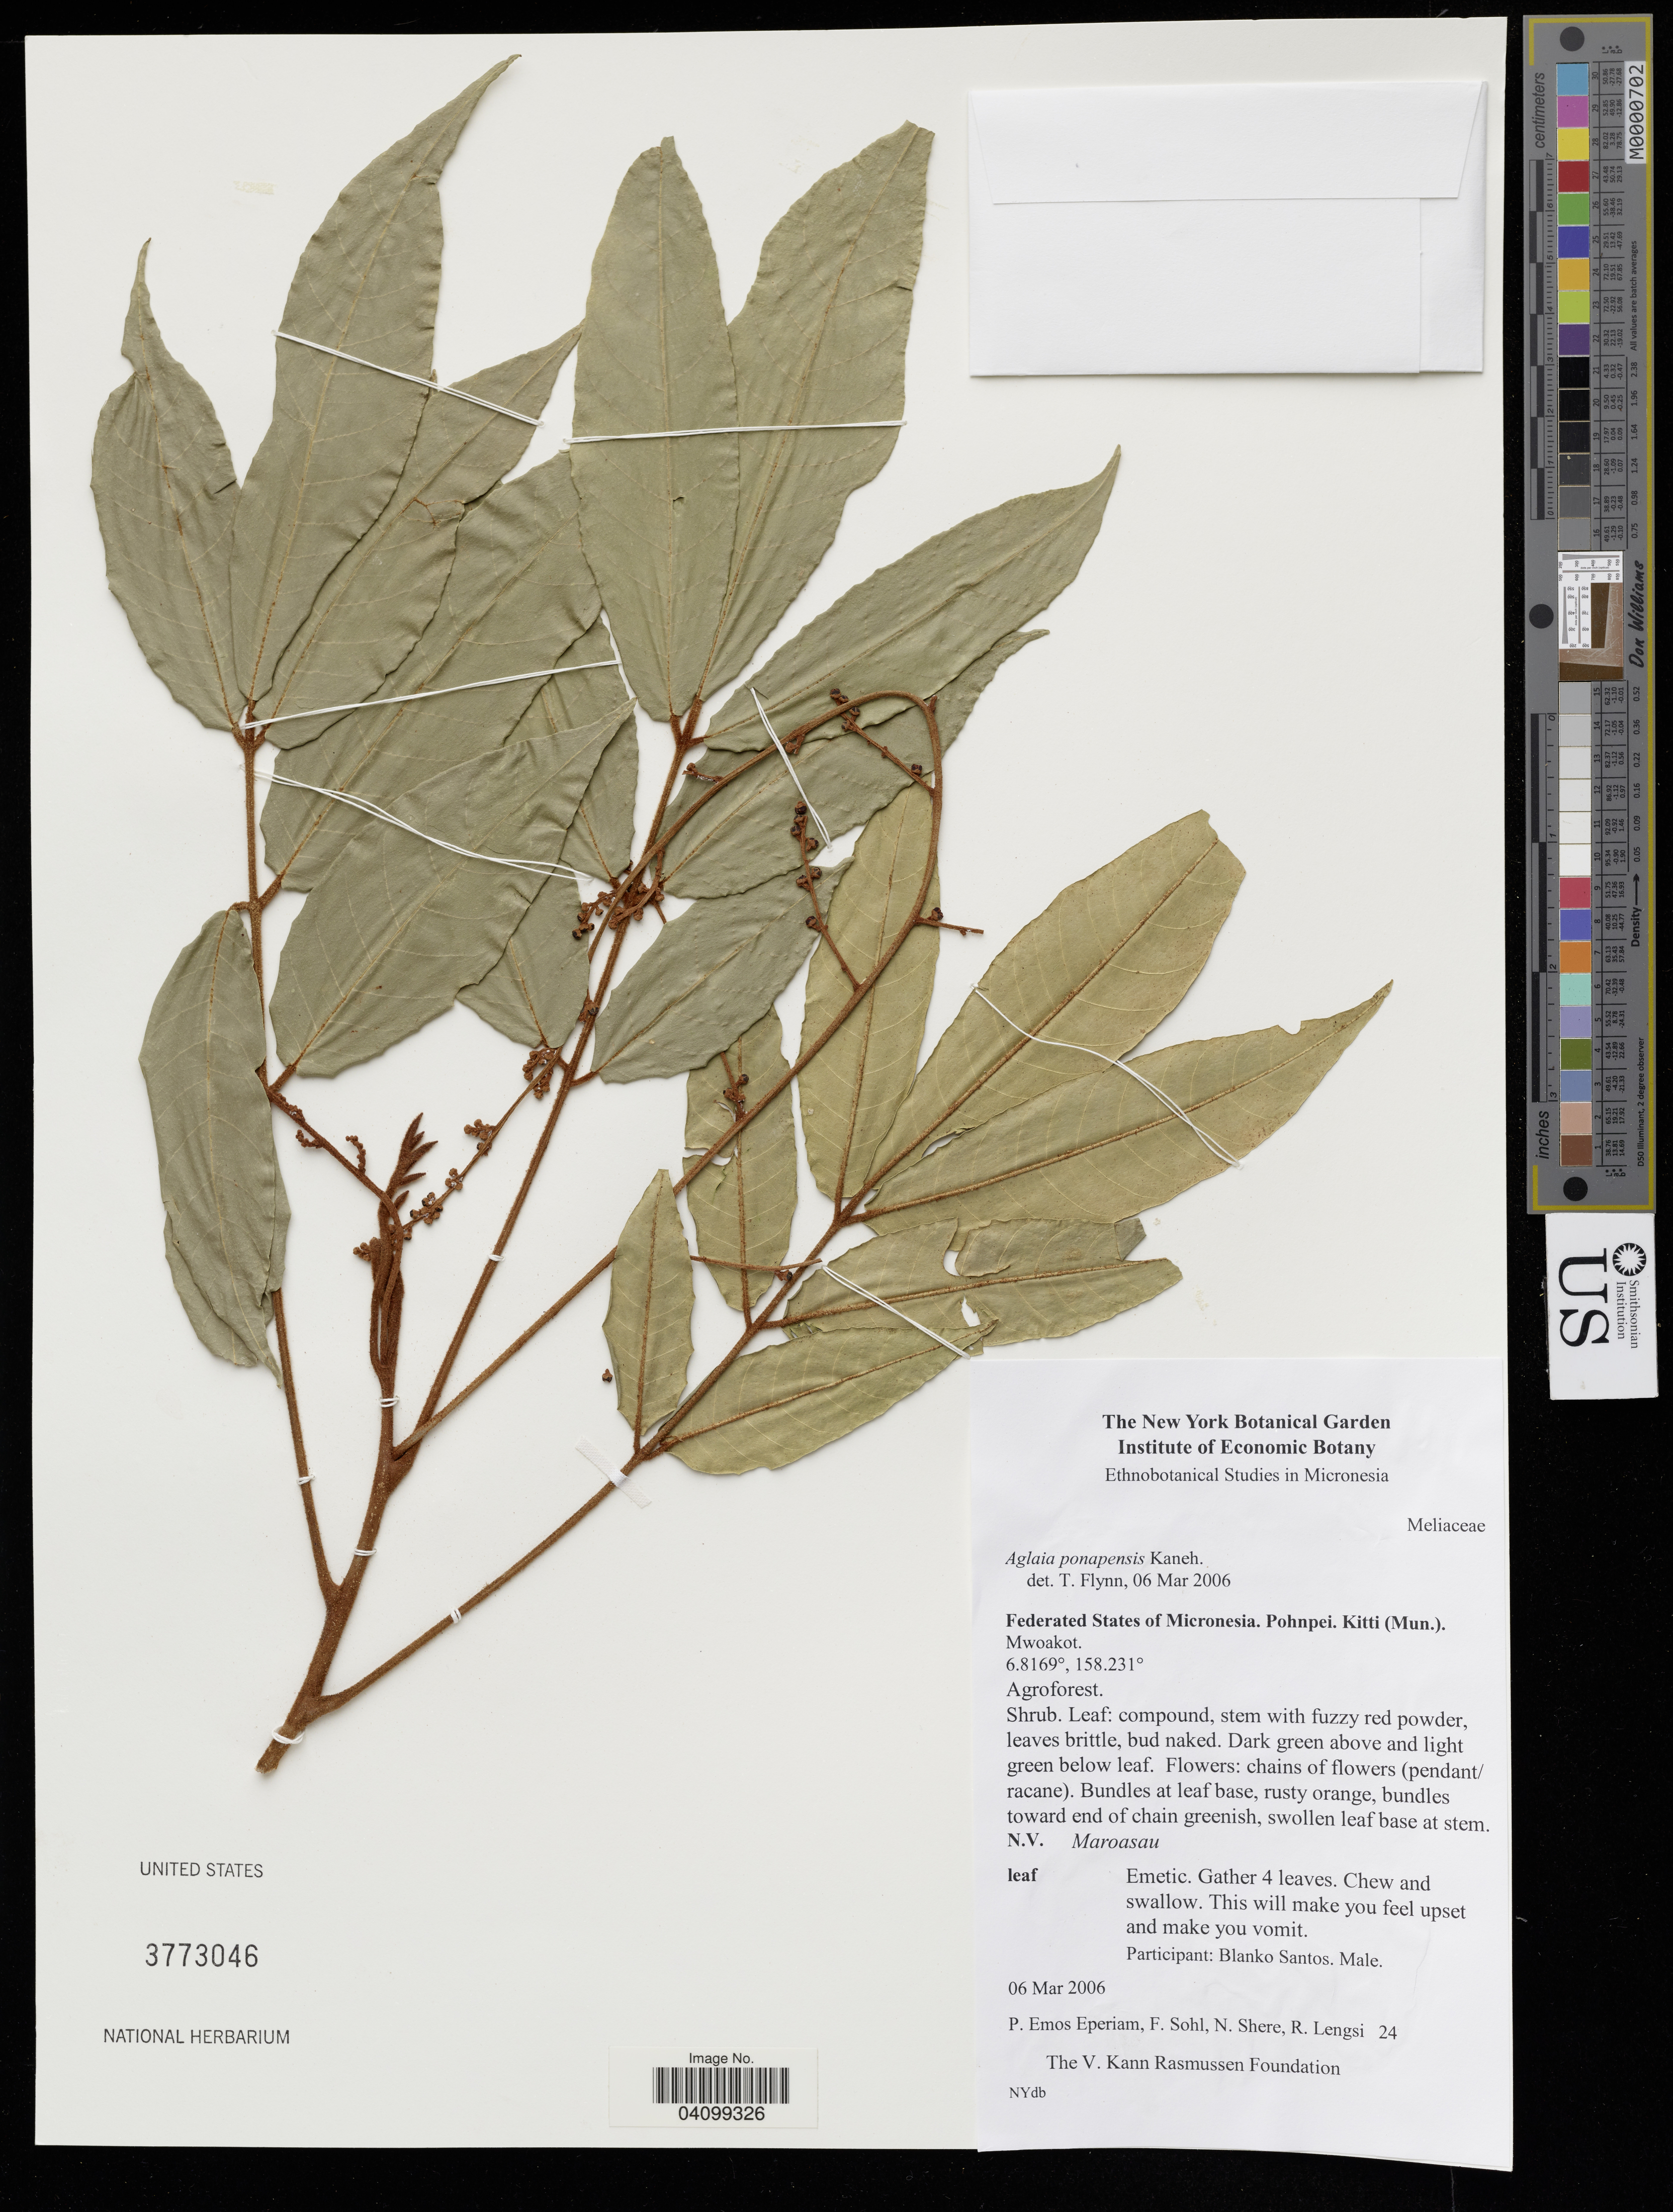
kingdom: Plantae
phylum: Tracheophyta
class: Magnoliopsida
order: Sapindales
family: Meliaceae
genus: Aglaia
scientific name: Aglaia ponapensis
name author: Kaneh.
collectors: P. Eperiam, F. Sohl, N. Shere & R. Lengsi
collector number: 3773046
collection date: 2006-03-06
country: Micronesia, Federated States of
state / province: Pohnpei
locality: Kitti (Mun.). Mwoakot.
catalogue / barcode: US 3773046